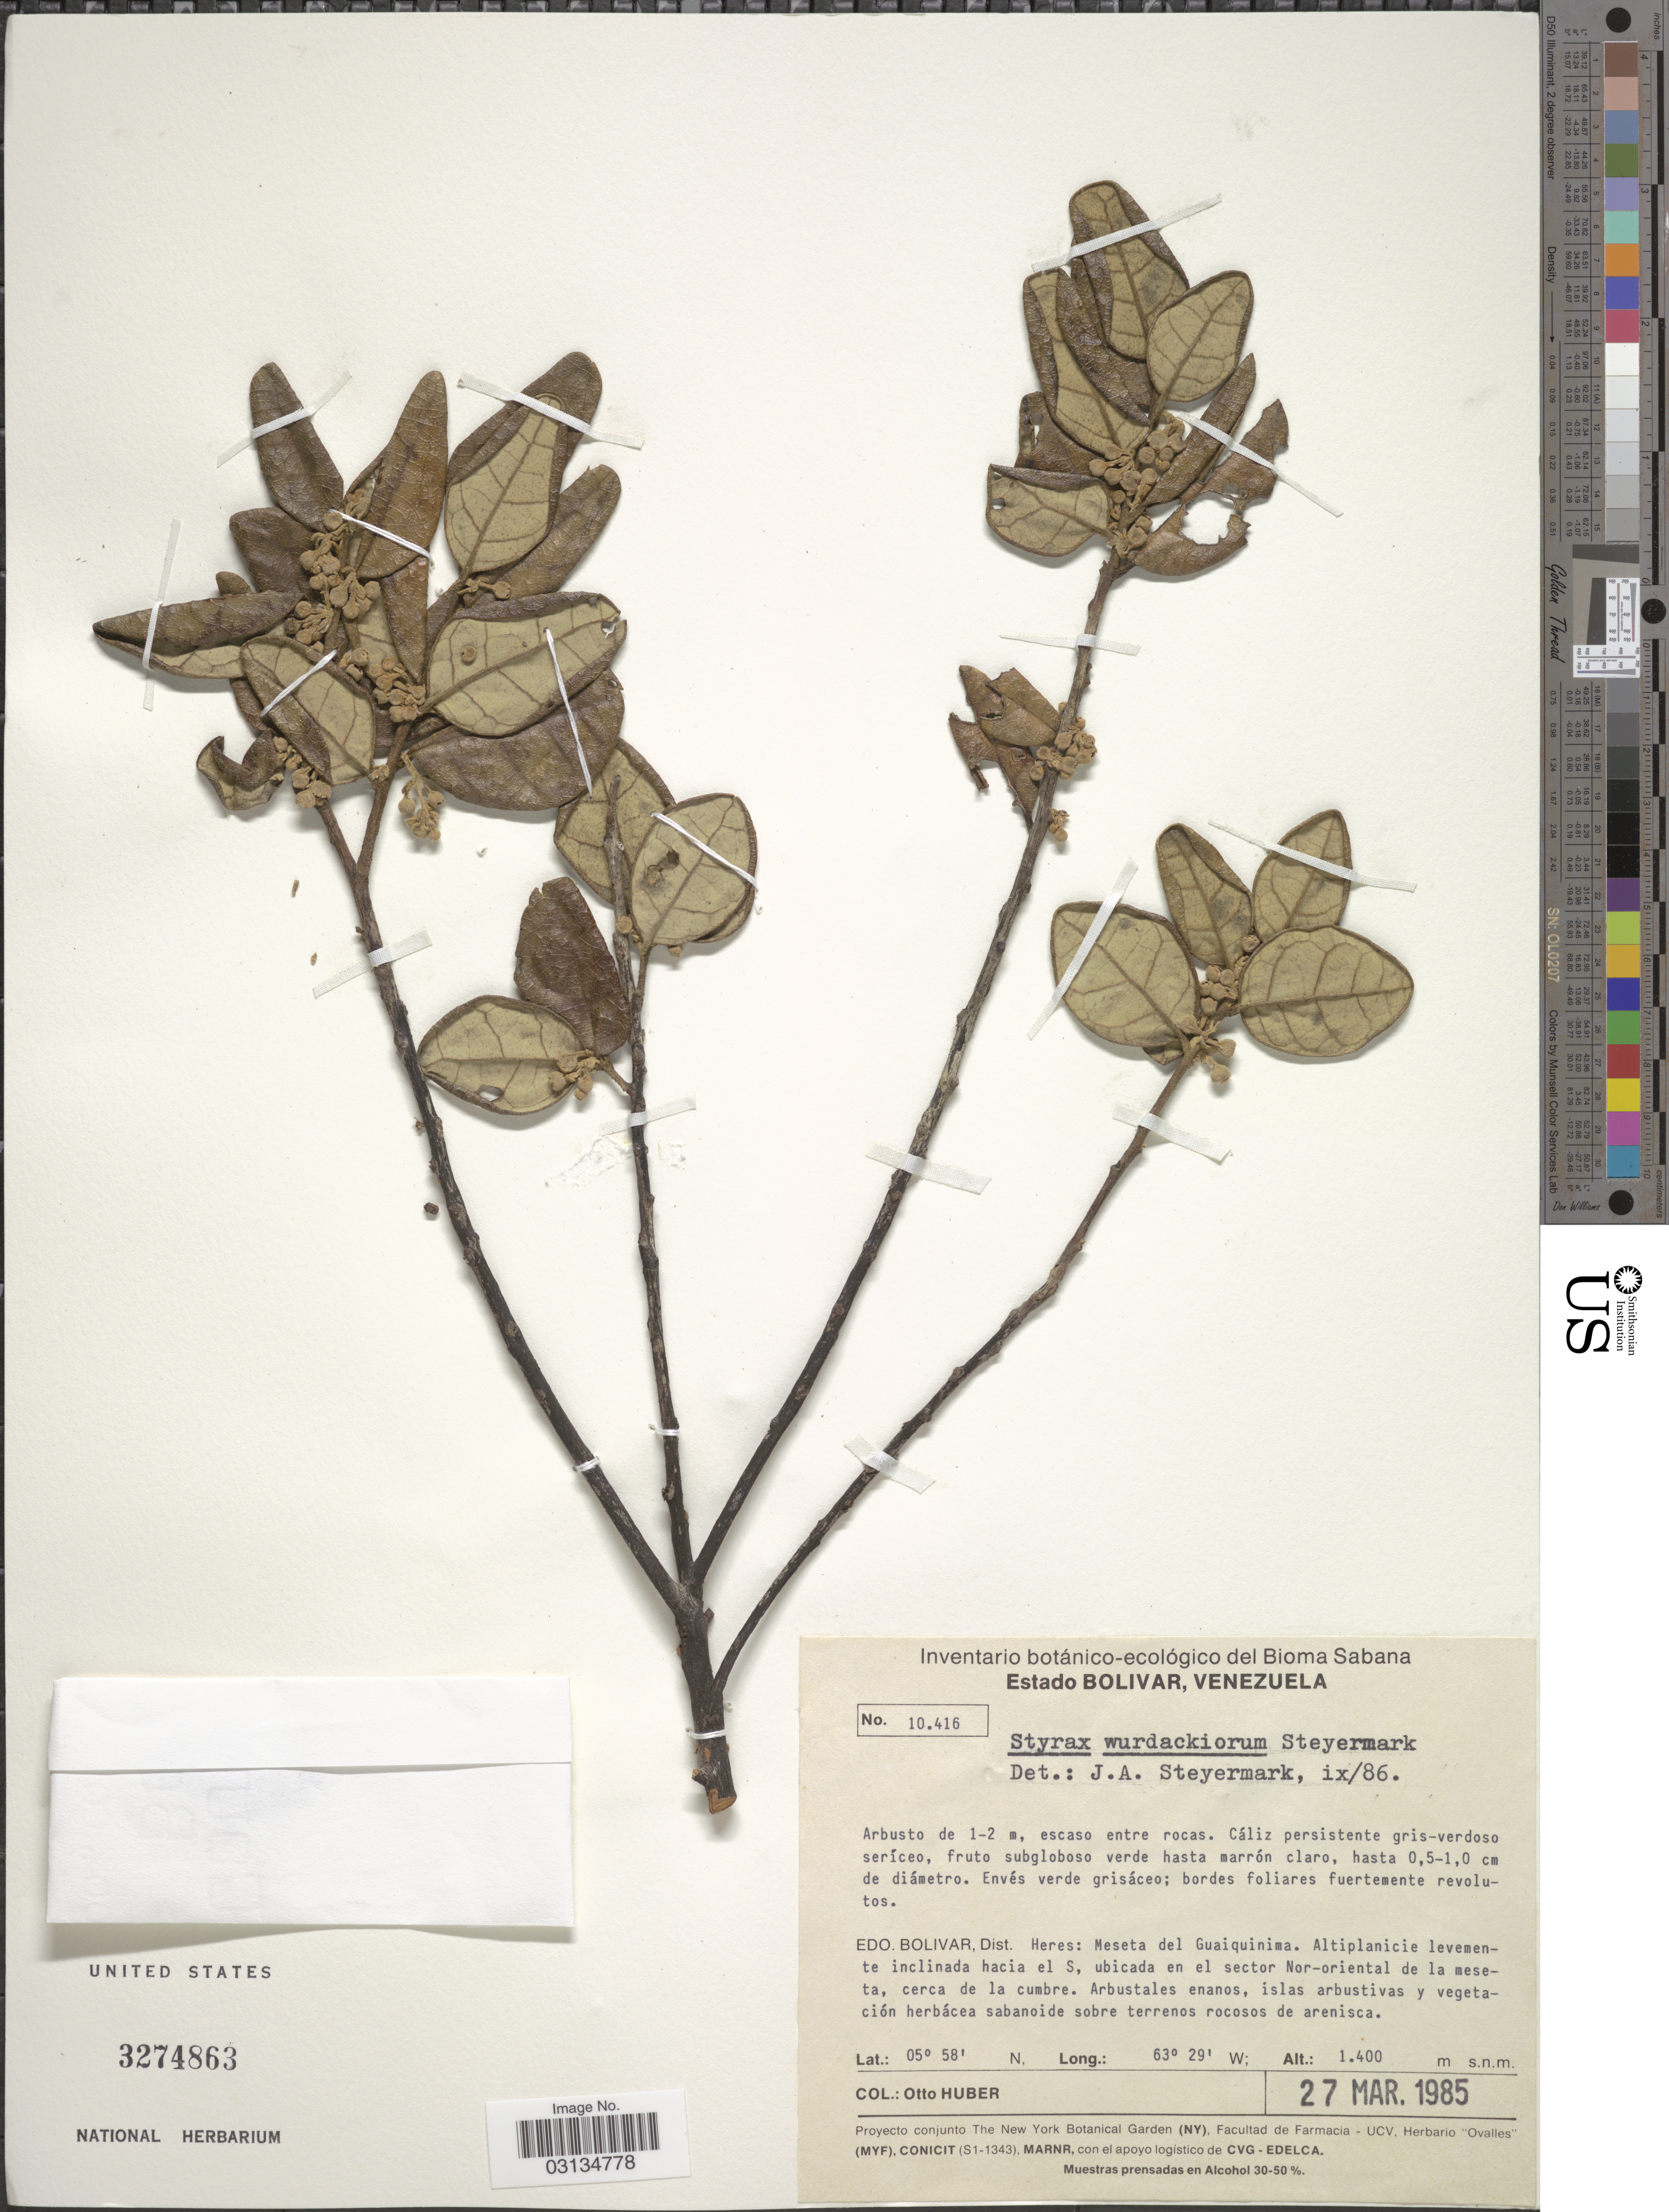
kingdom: Plantae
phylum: Tracheophyta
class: Magnoliopsida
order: Ericales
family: Styracaceae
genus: Styrax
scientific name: Styrax wurdackiorum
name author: Steyerm.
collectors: O. Huber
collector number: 10416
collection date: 1985-03-27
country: Venezuela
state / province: Bolivar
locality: Dist. Heres: Meseta del Guaiquinima. Altiplanicie levemente inclinada hacia el S, ubicada en el sector Nor-oriental de la meseta, cerca de la cumbre.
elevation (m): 1400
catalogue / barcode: US 3274863